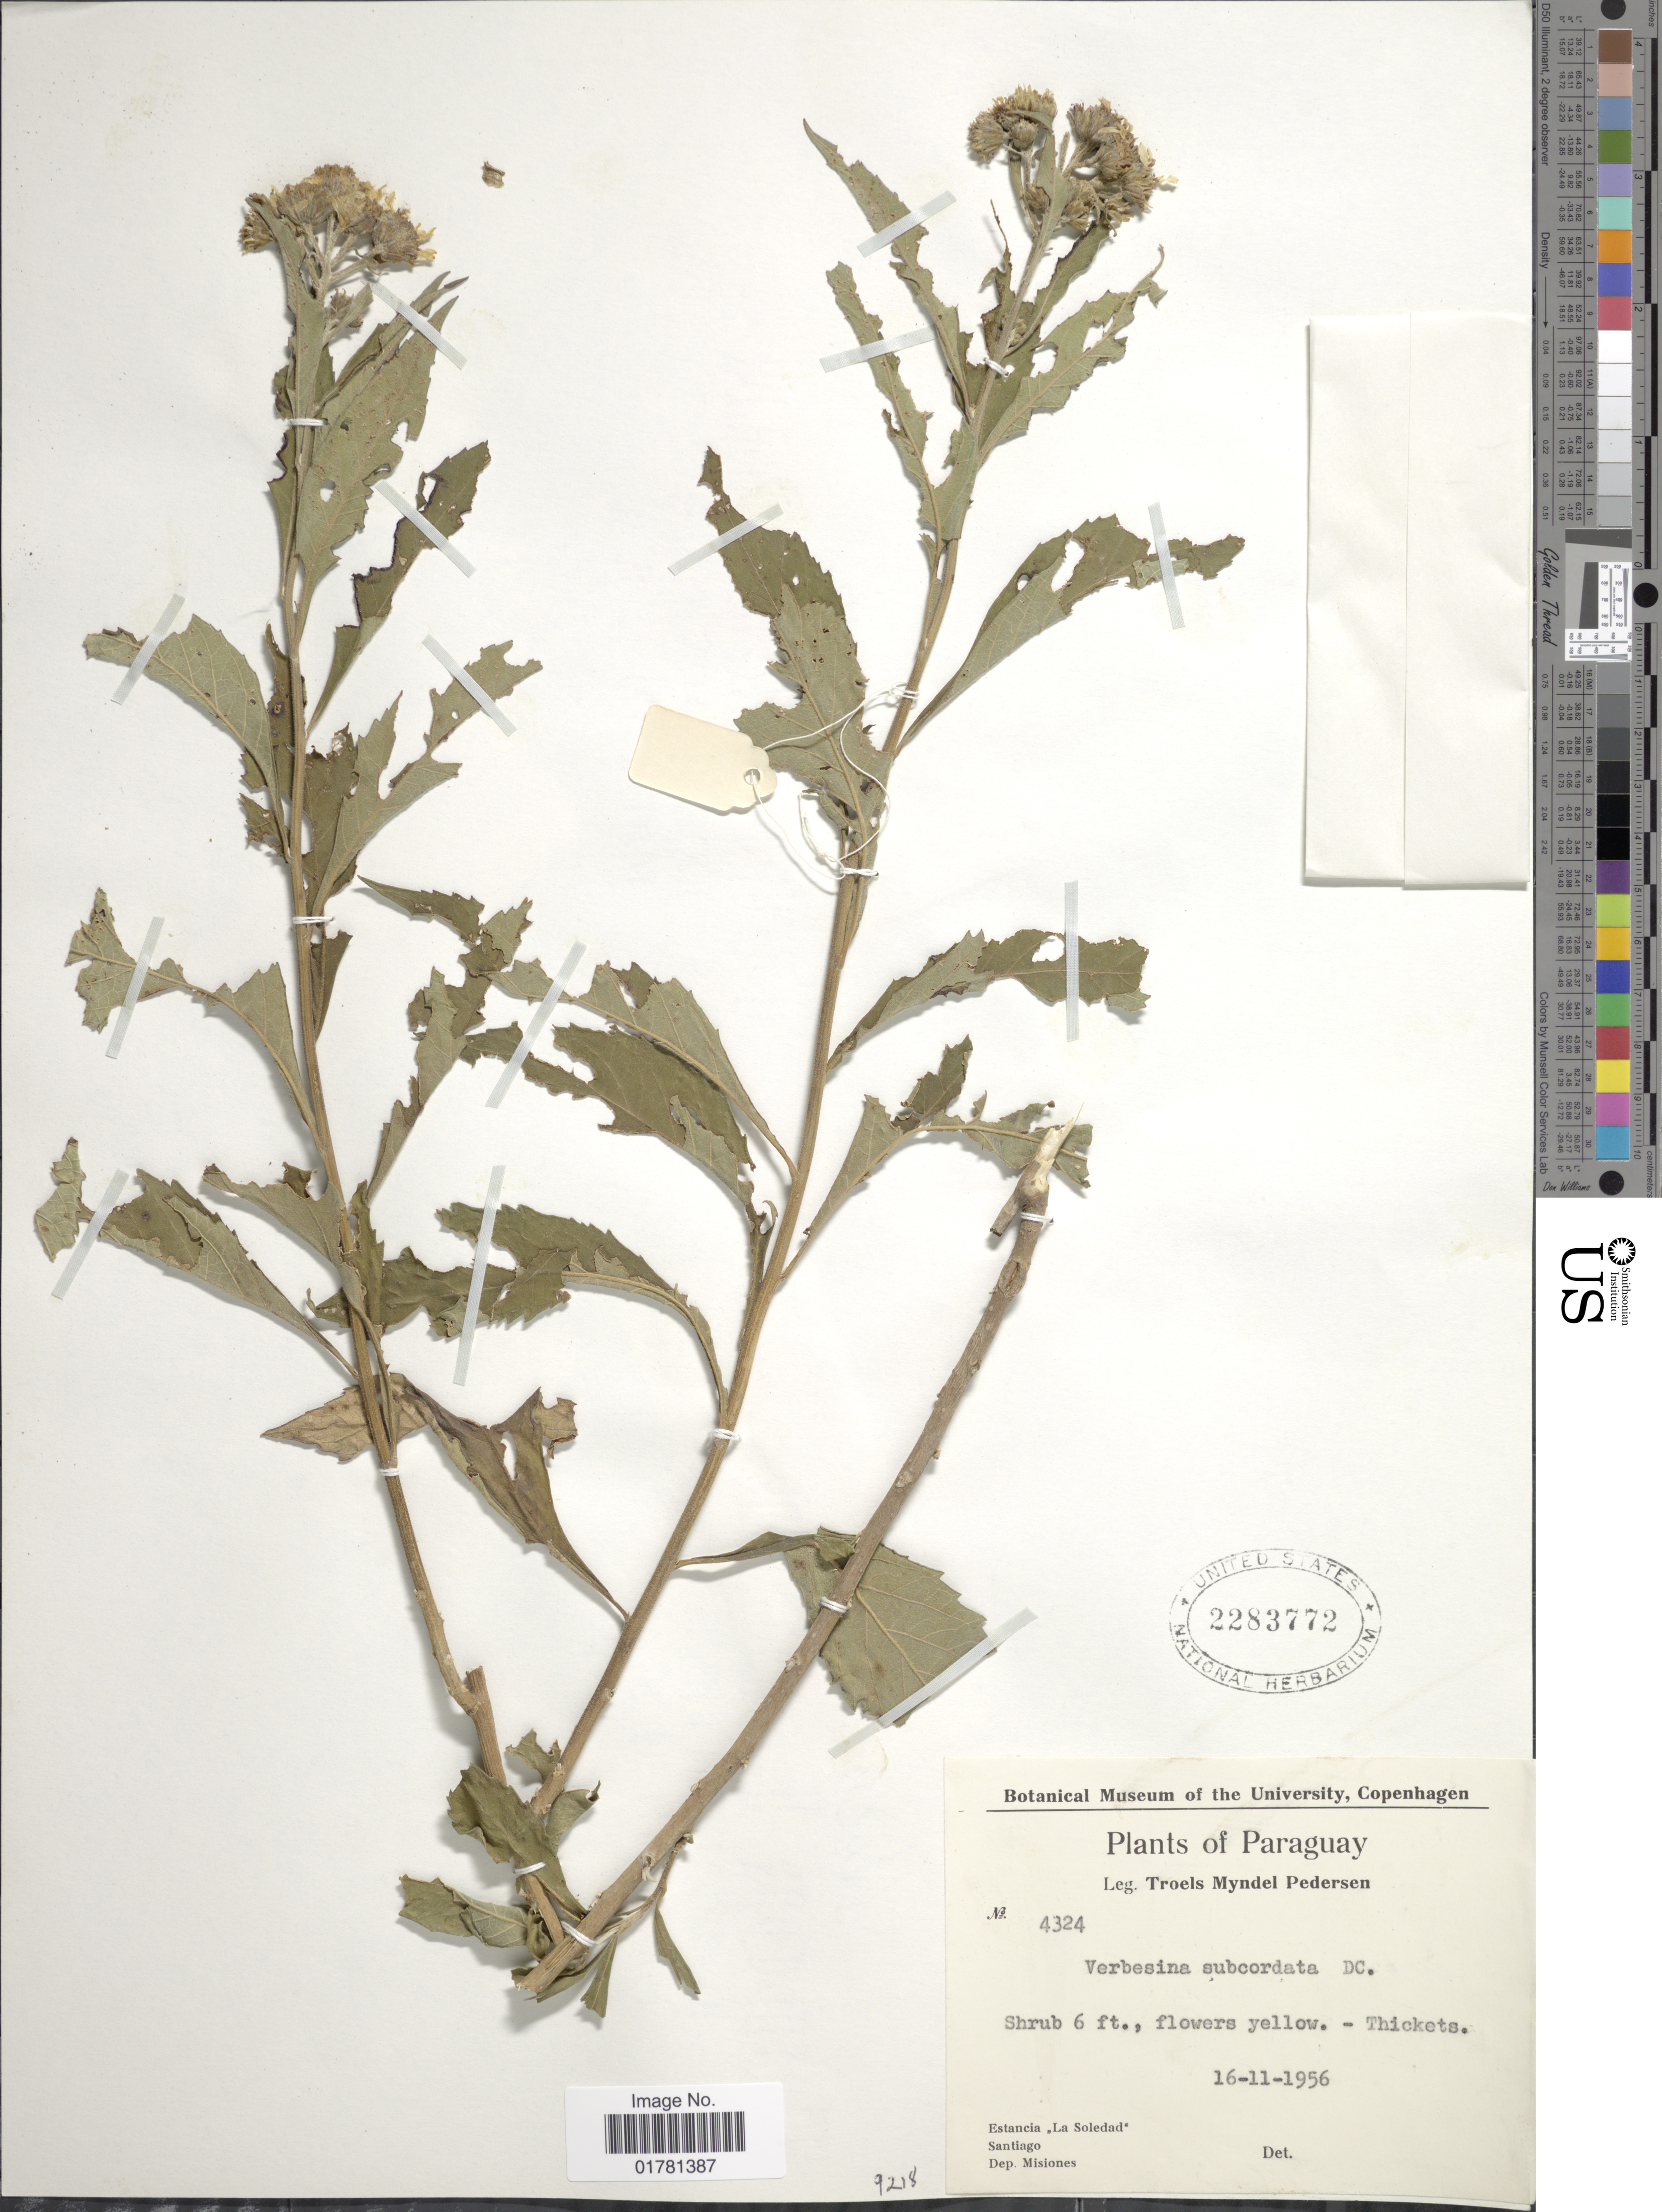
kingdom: Plantae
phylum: Tracheophyta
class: Magnoliopsida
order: Asterales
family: Asteraceae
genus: Verbesina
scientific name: Verbesina subcordata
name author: DC.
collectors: T. Pederson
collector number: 4324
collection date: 1956-11-16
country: Paraguay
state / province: Misiones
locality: Estancia ,,La Soledad', Santiago, Dep Misiones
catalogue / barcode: US 2283772